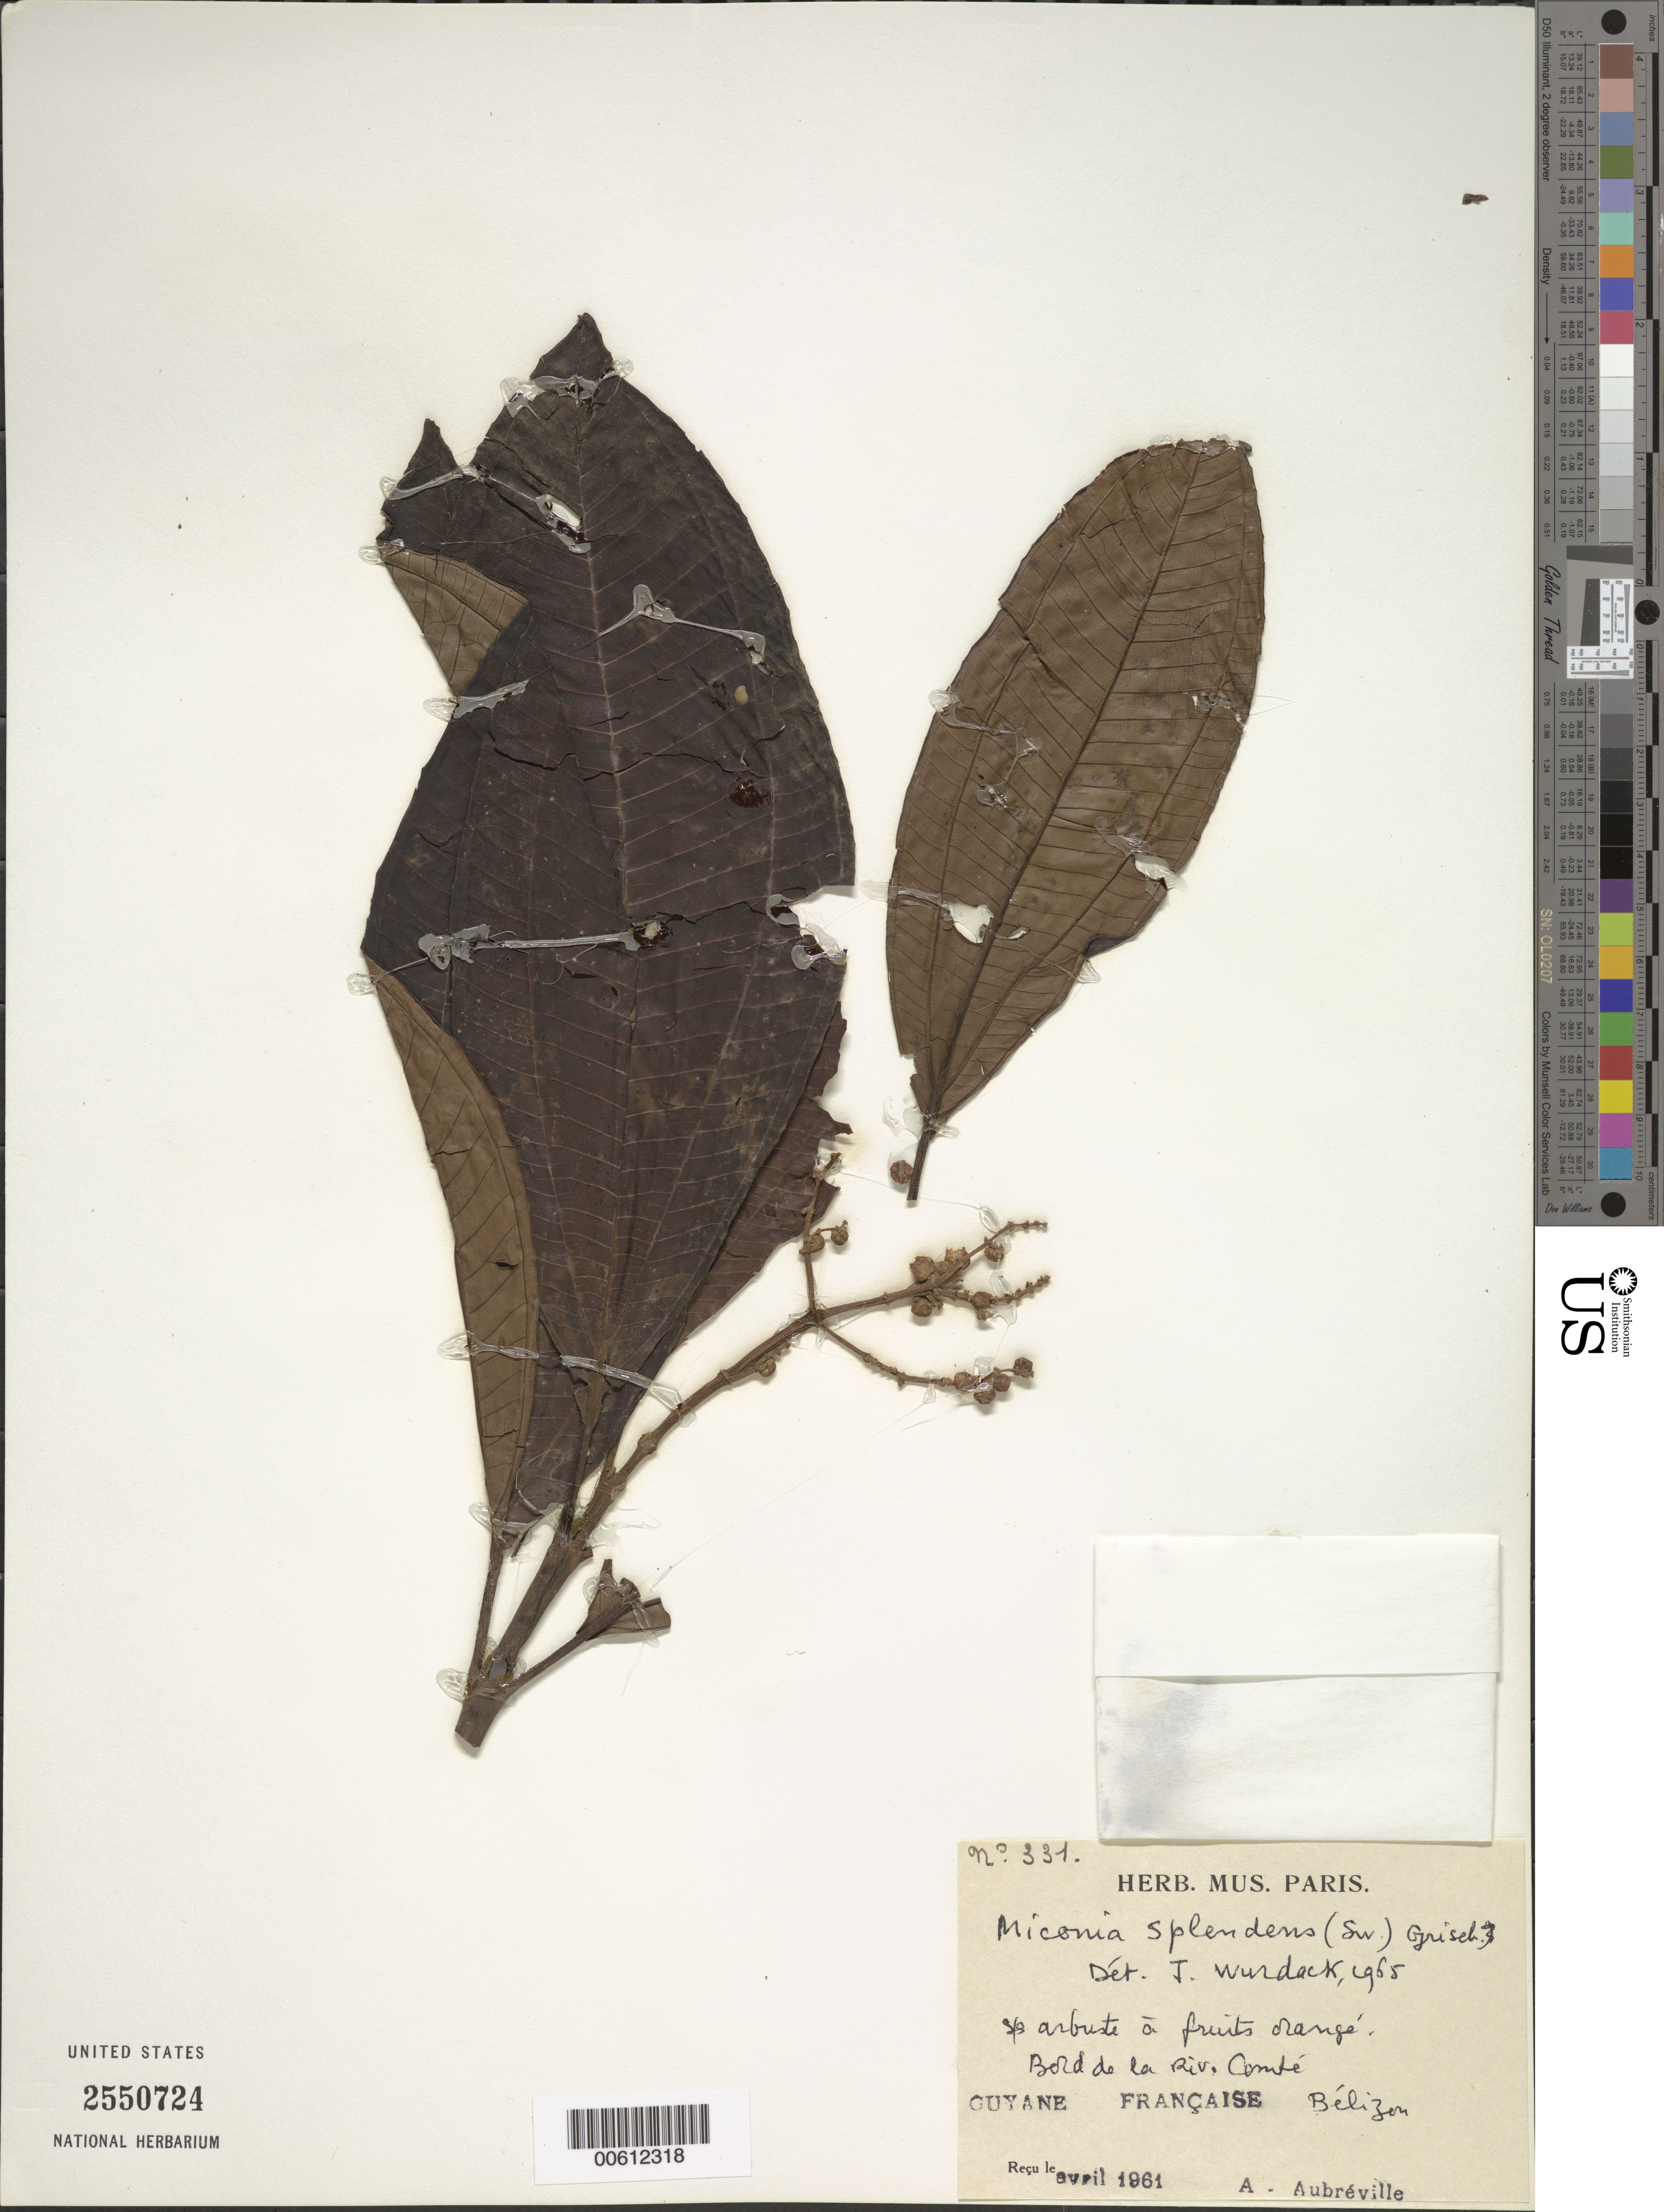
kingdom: Plantae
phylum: Tracheophyta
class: Magnoliopsida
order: Myrtales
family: Melastomataceae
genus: Miconia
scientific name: Miconia splendens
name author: (Sw.) Griseb.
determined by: Wurdack, John J., (US), US (UNITED STATES)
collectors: A. Aubréville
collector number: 331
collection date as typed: Apr-61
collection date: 1961-04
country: French Guiana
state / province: Inini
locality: Bélizon, Comté R.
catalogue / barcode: US 2550724